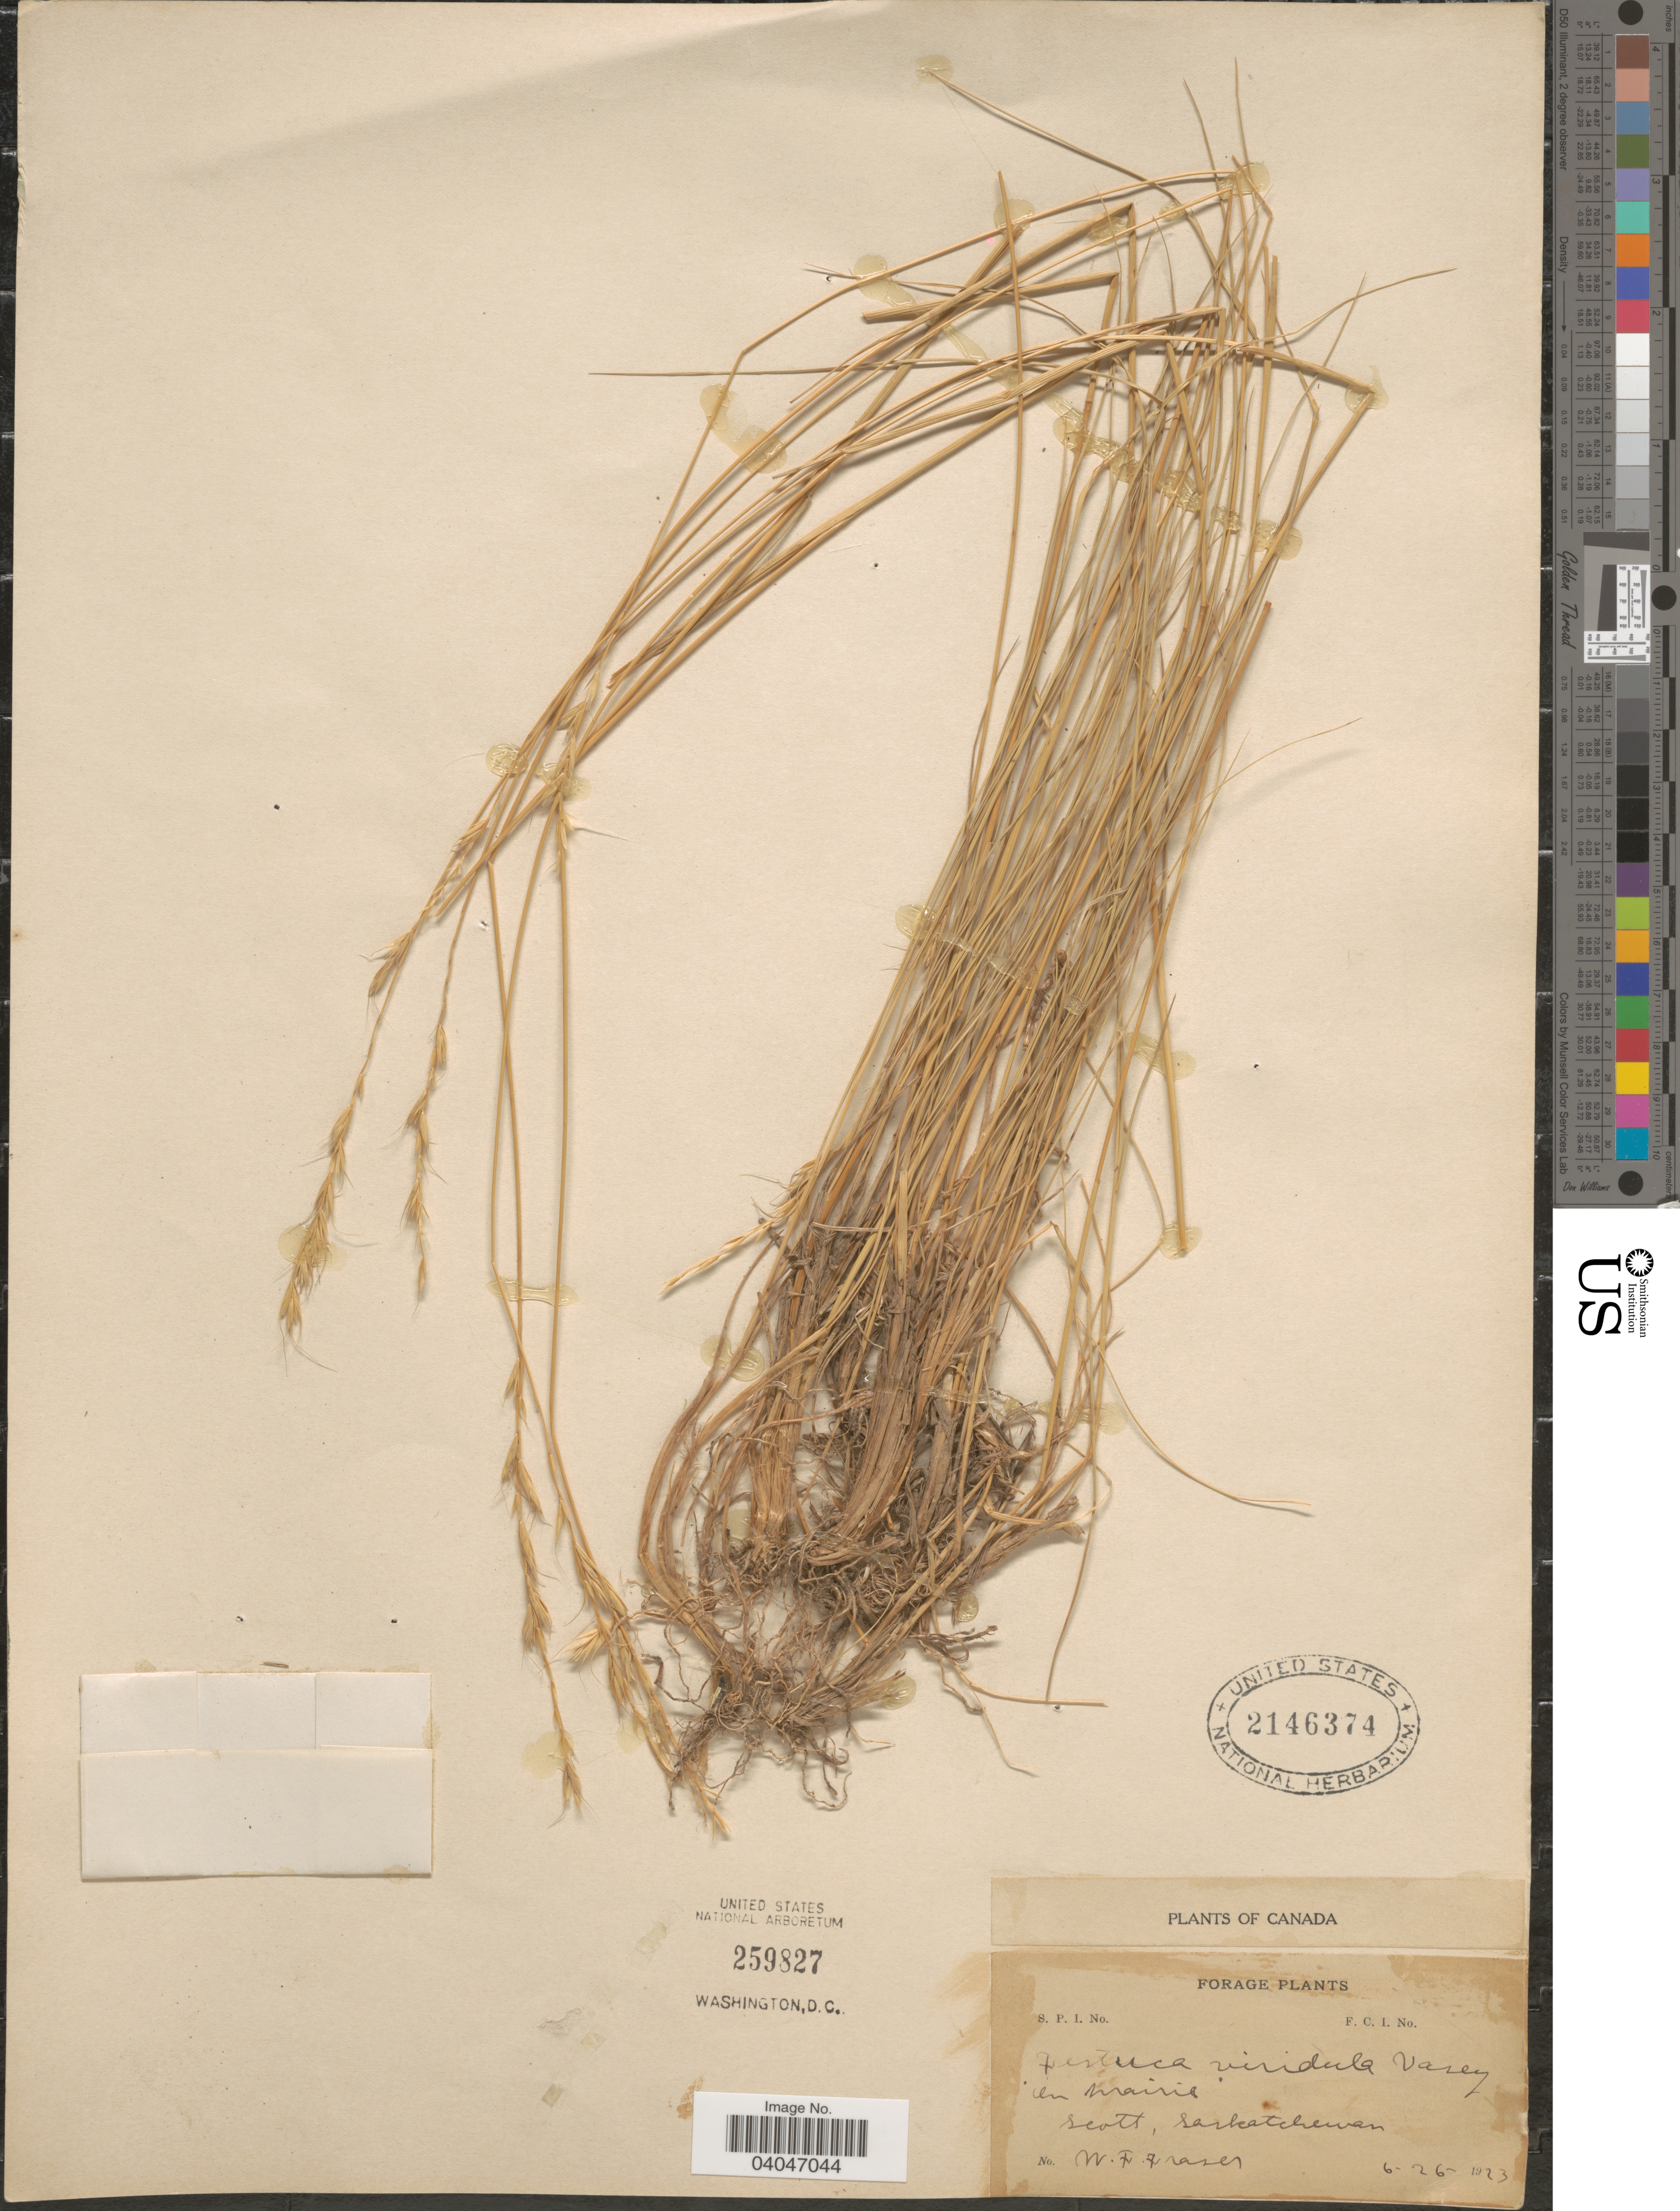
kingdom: Plantae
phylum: Tracheophyta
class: Liliopsida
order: Poales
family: Poaceae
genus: Festuca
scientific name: Festuca viridula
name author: Vasey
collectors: W. Fraser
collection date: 1923-06-26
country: Canada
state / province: Saskatchewan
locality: Scott.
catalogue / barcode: US 2146374